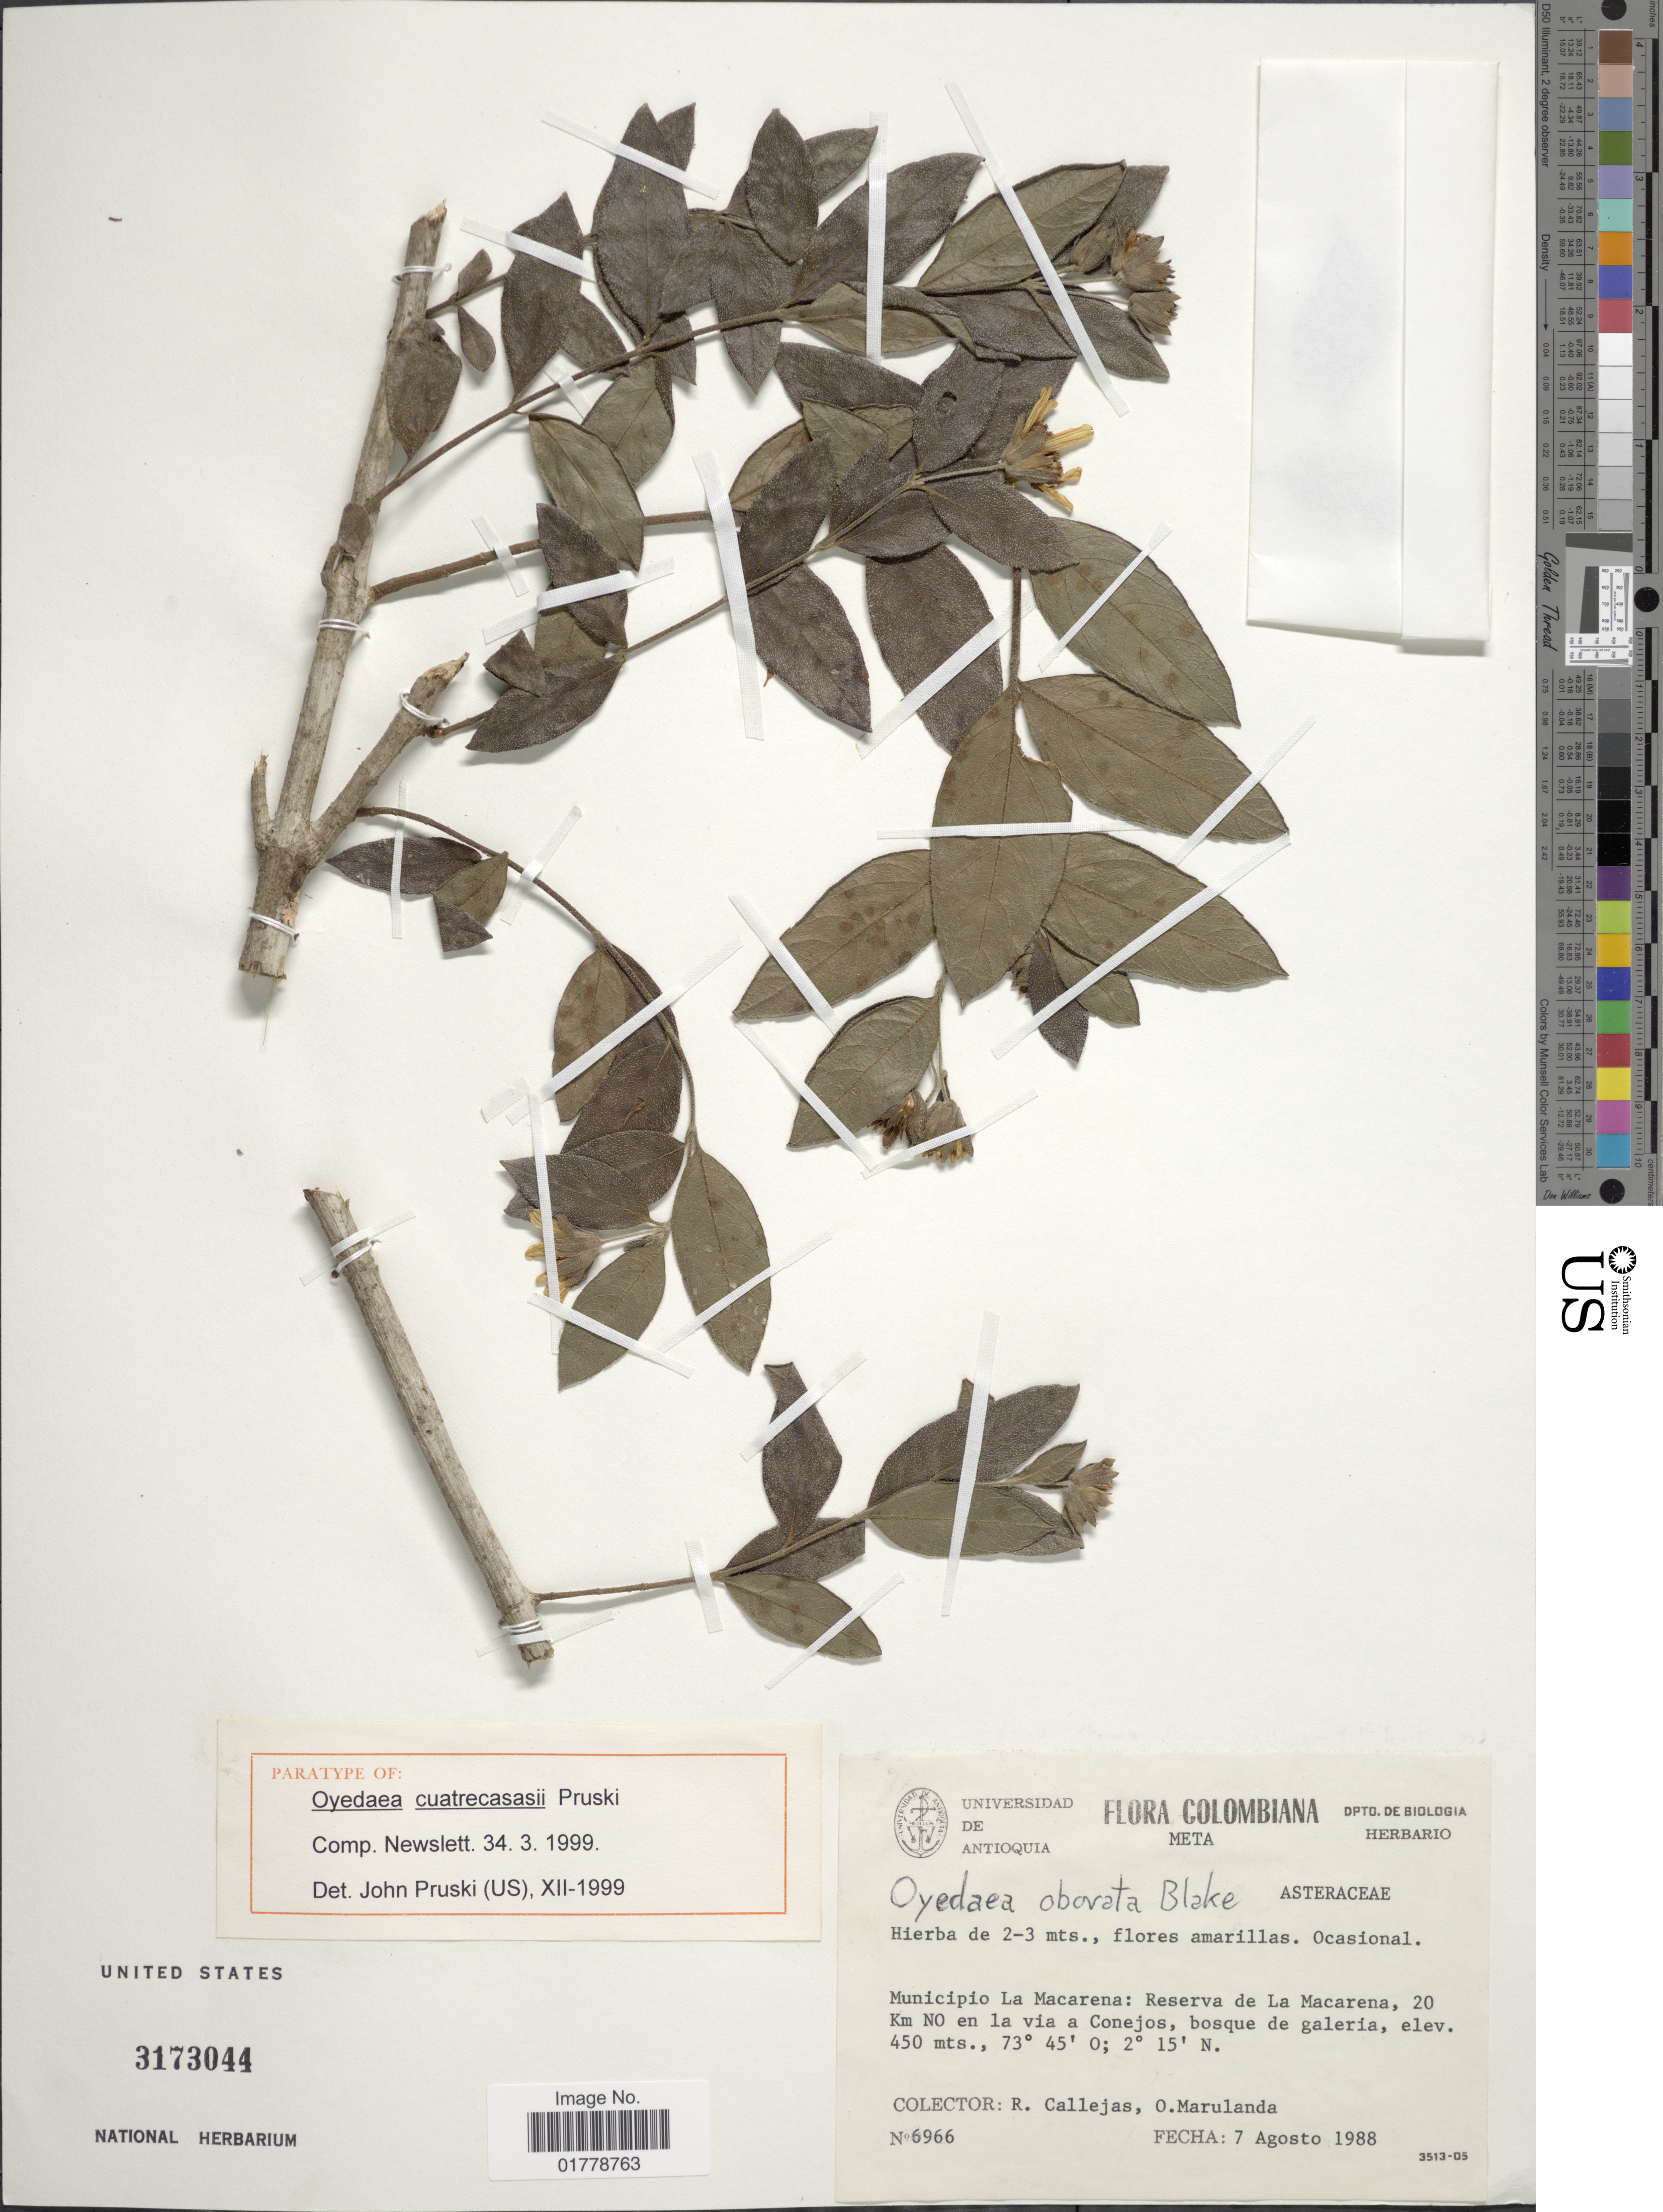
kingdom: Plantae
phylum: Tracheophyta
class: Magnoliopsida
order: Asterales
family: Asteraceae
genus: Oyedaea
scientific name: Oyedaea cuatrecasasii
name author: Pruski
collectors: R. Callejas & O. Marulanda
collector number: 6966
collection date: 1988-08-07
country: Colombia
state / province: Meta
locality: Municipio La Macarena: Reserva de La Macarena, 20 Km NO en la via a Conejos, bosque de galeria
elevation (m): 450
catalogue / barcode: US 3173044